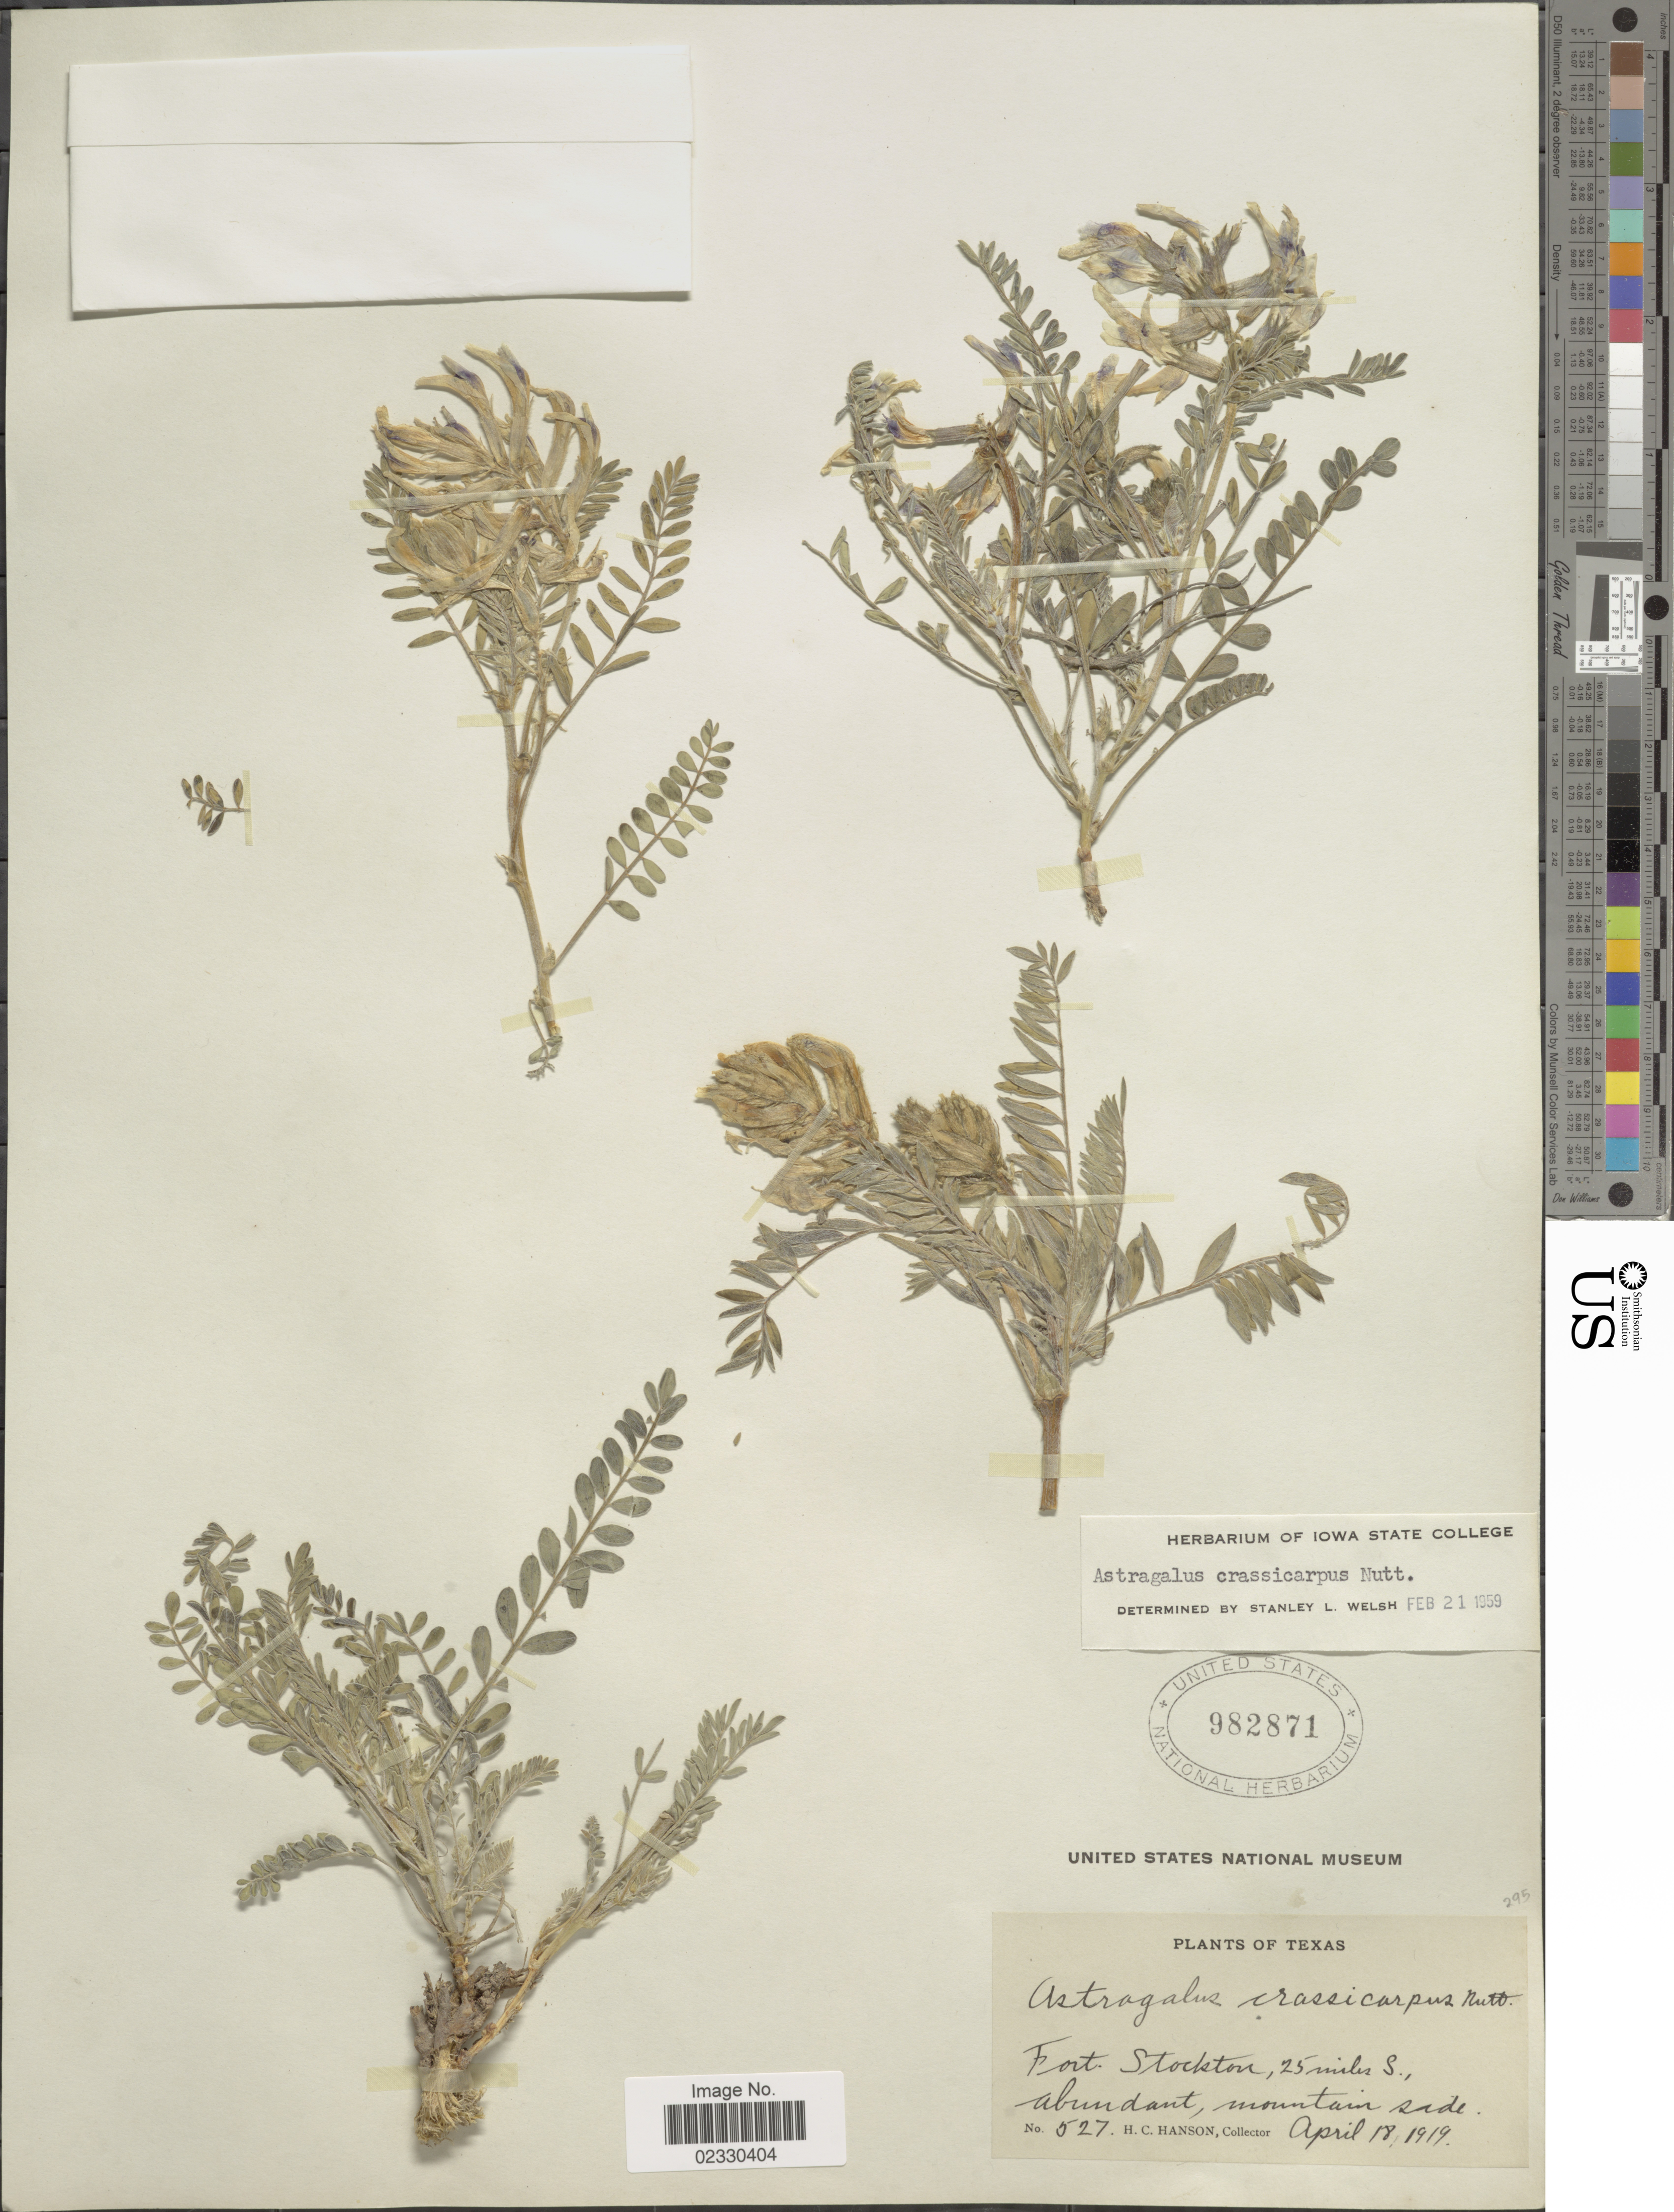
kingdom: Plantae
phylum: Tracheophyta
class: Magnoliopsida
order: Fabales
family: Fabaceae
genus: Astragalus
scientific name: Astragalus crassicarpus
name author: Nutt.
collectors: H. Hanson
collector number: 527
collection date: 1919-04-18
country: United States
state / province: Texas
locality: Fort. Stockton, 25 miles S., abundant, mountain side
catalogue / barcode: US 982871